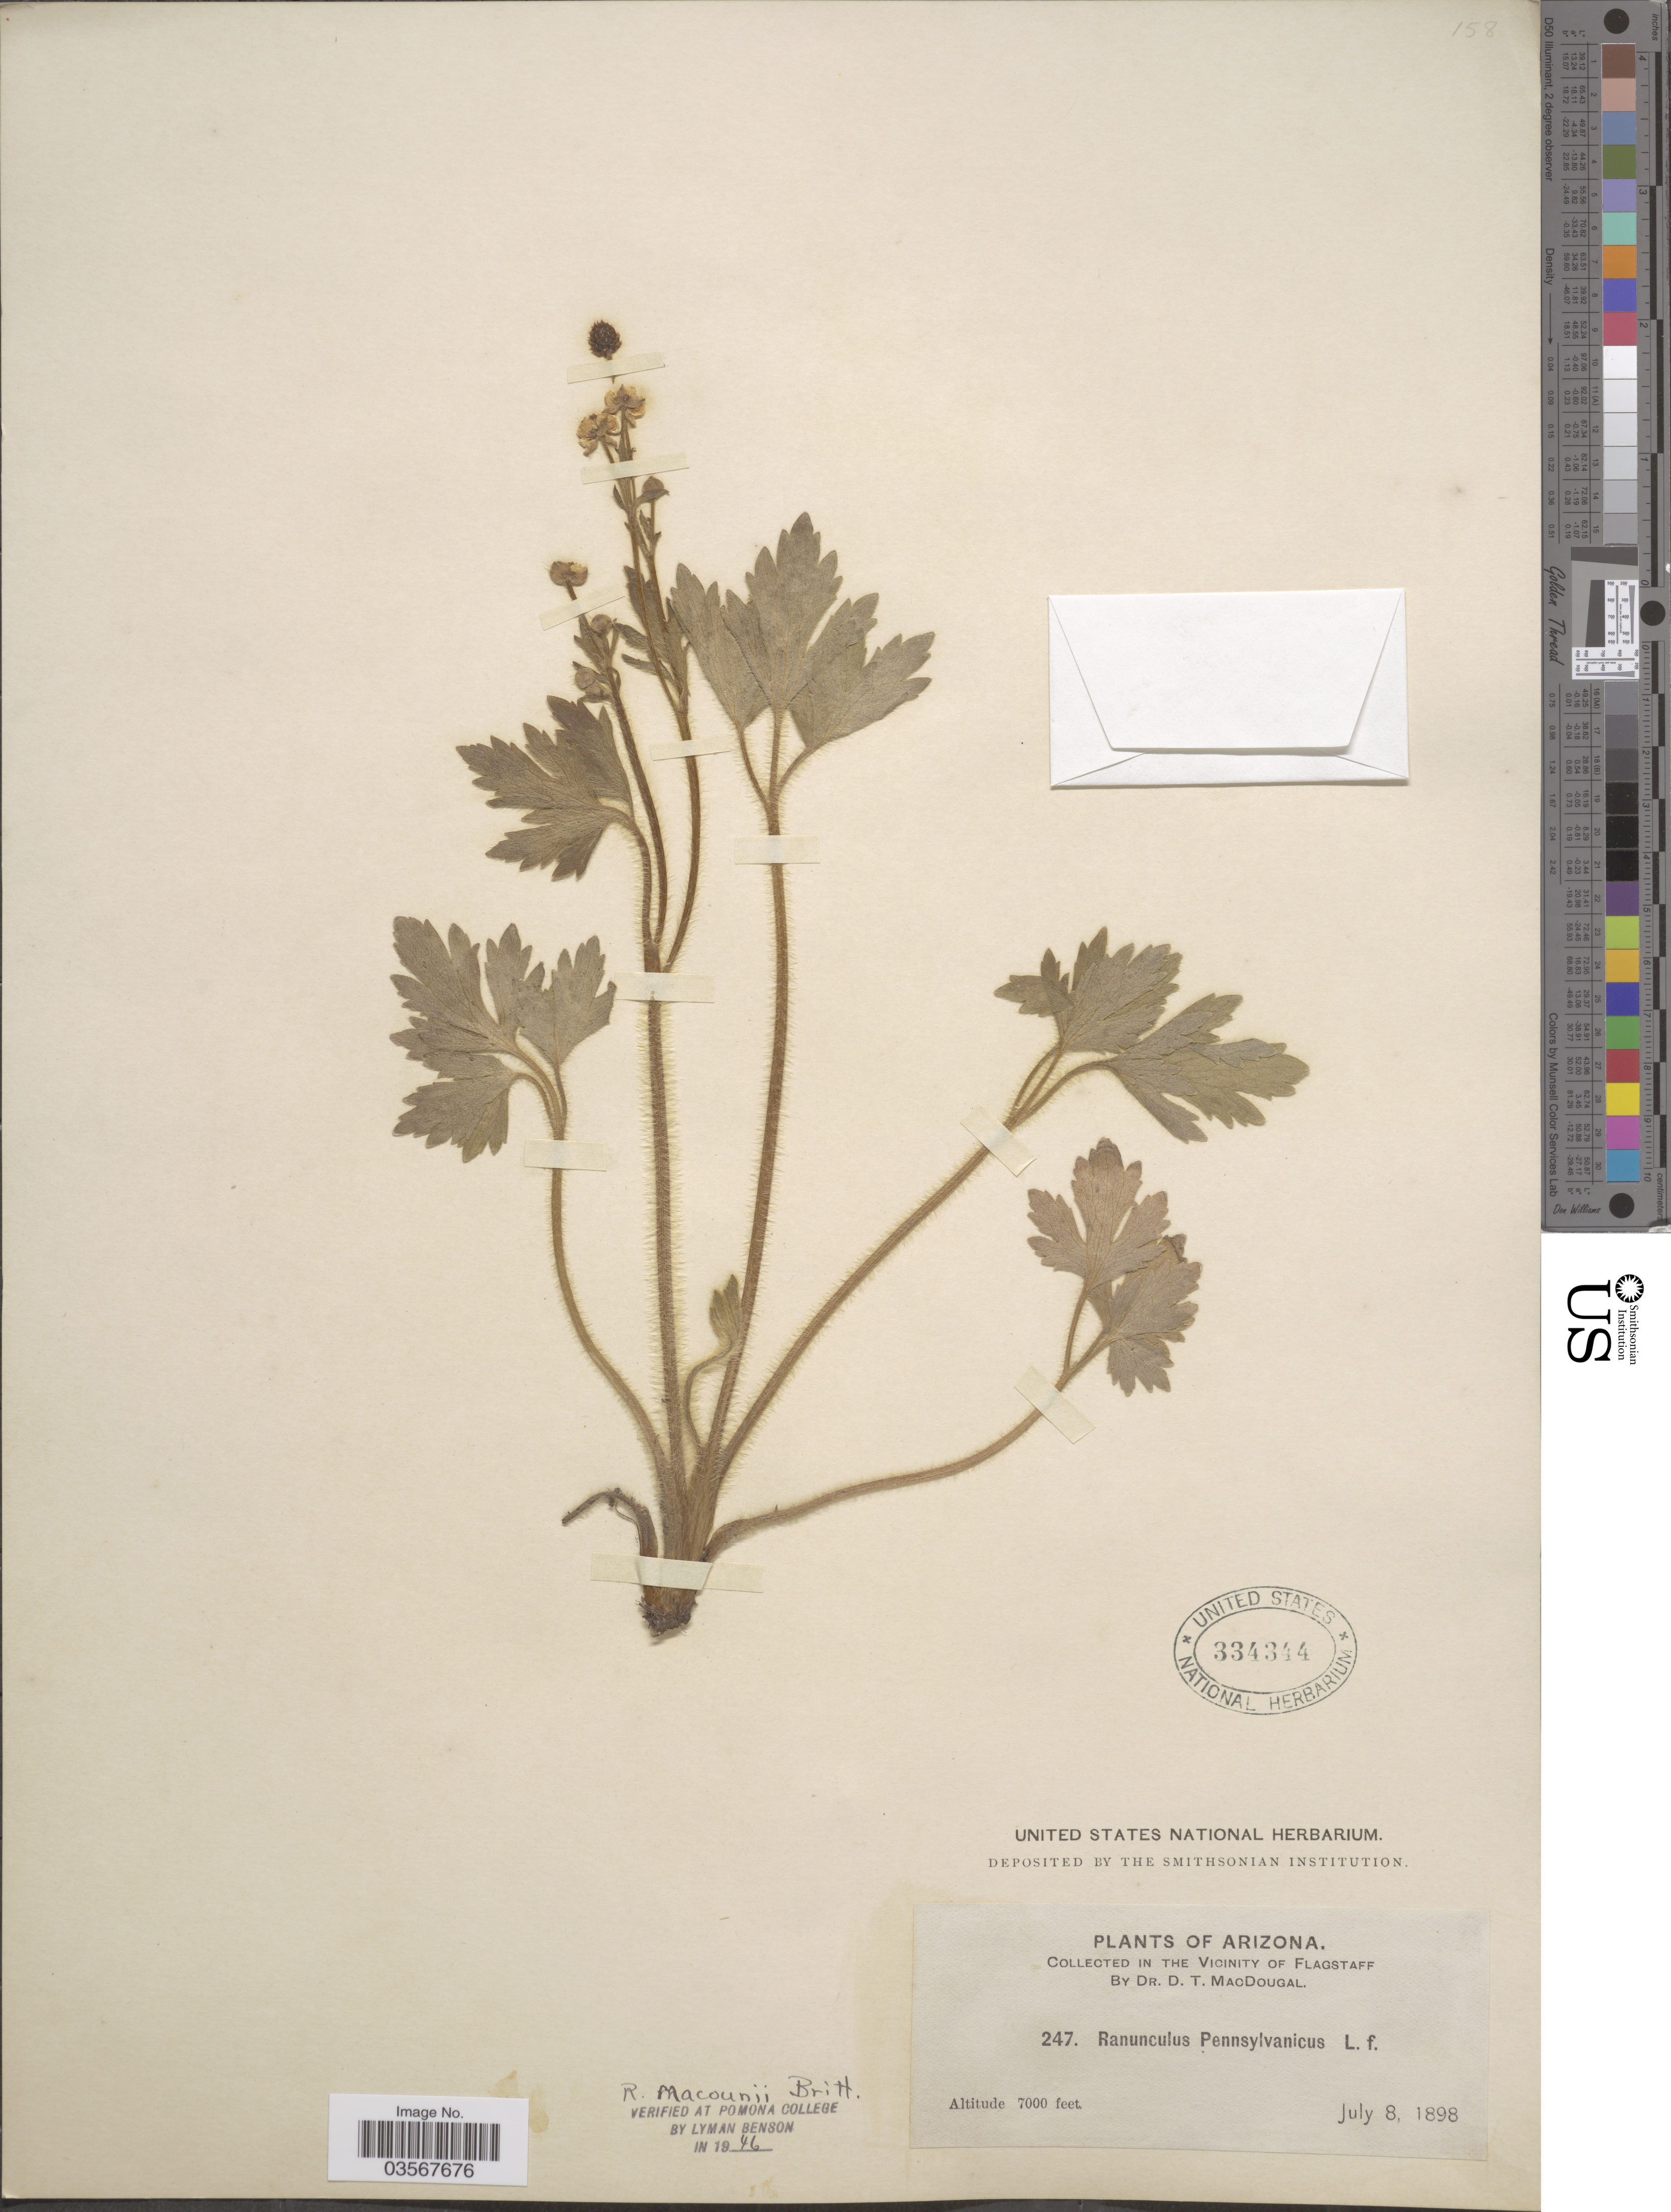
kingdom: Plantae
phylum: Tracheophyta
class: Magnoliopsida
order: Ranunculales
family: Ranunculaceae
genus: Ranunculus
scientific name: Ranunculus macounii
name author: Britton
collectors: D. T. MacDougal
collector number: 247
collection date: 1898-07-08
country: United States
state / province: Arizona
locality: Vicinity of Flagstaff.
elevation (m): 2134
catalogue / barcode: US 334344